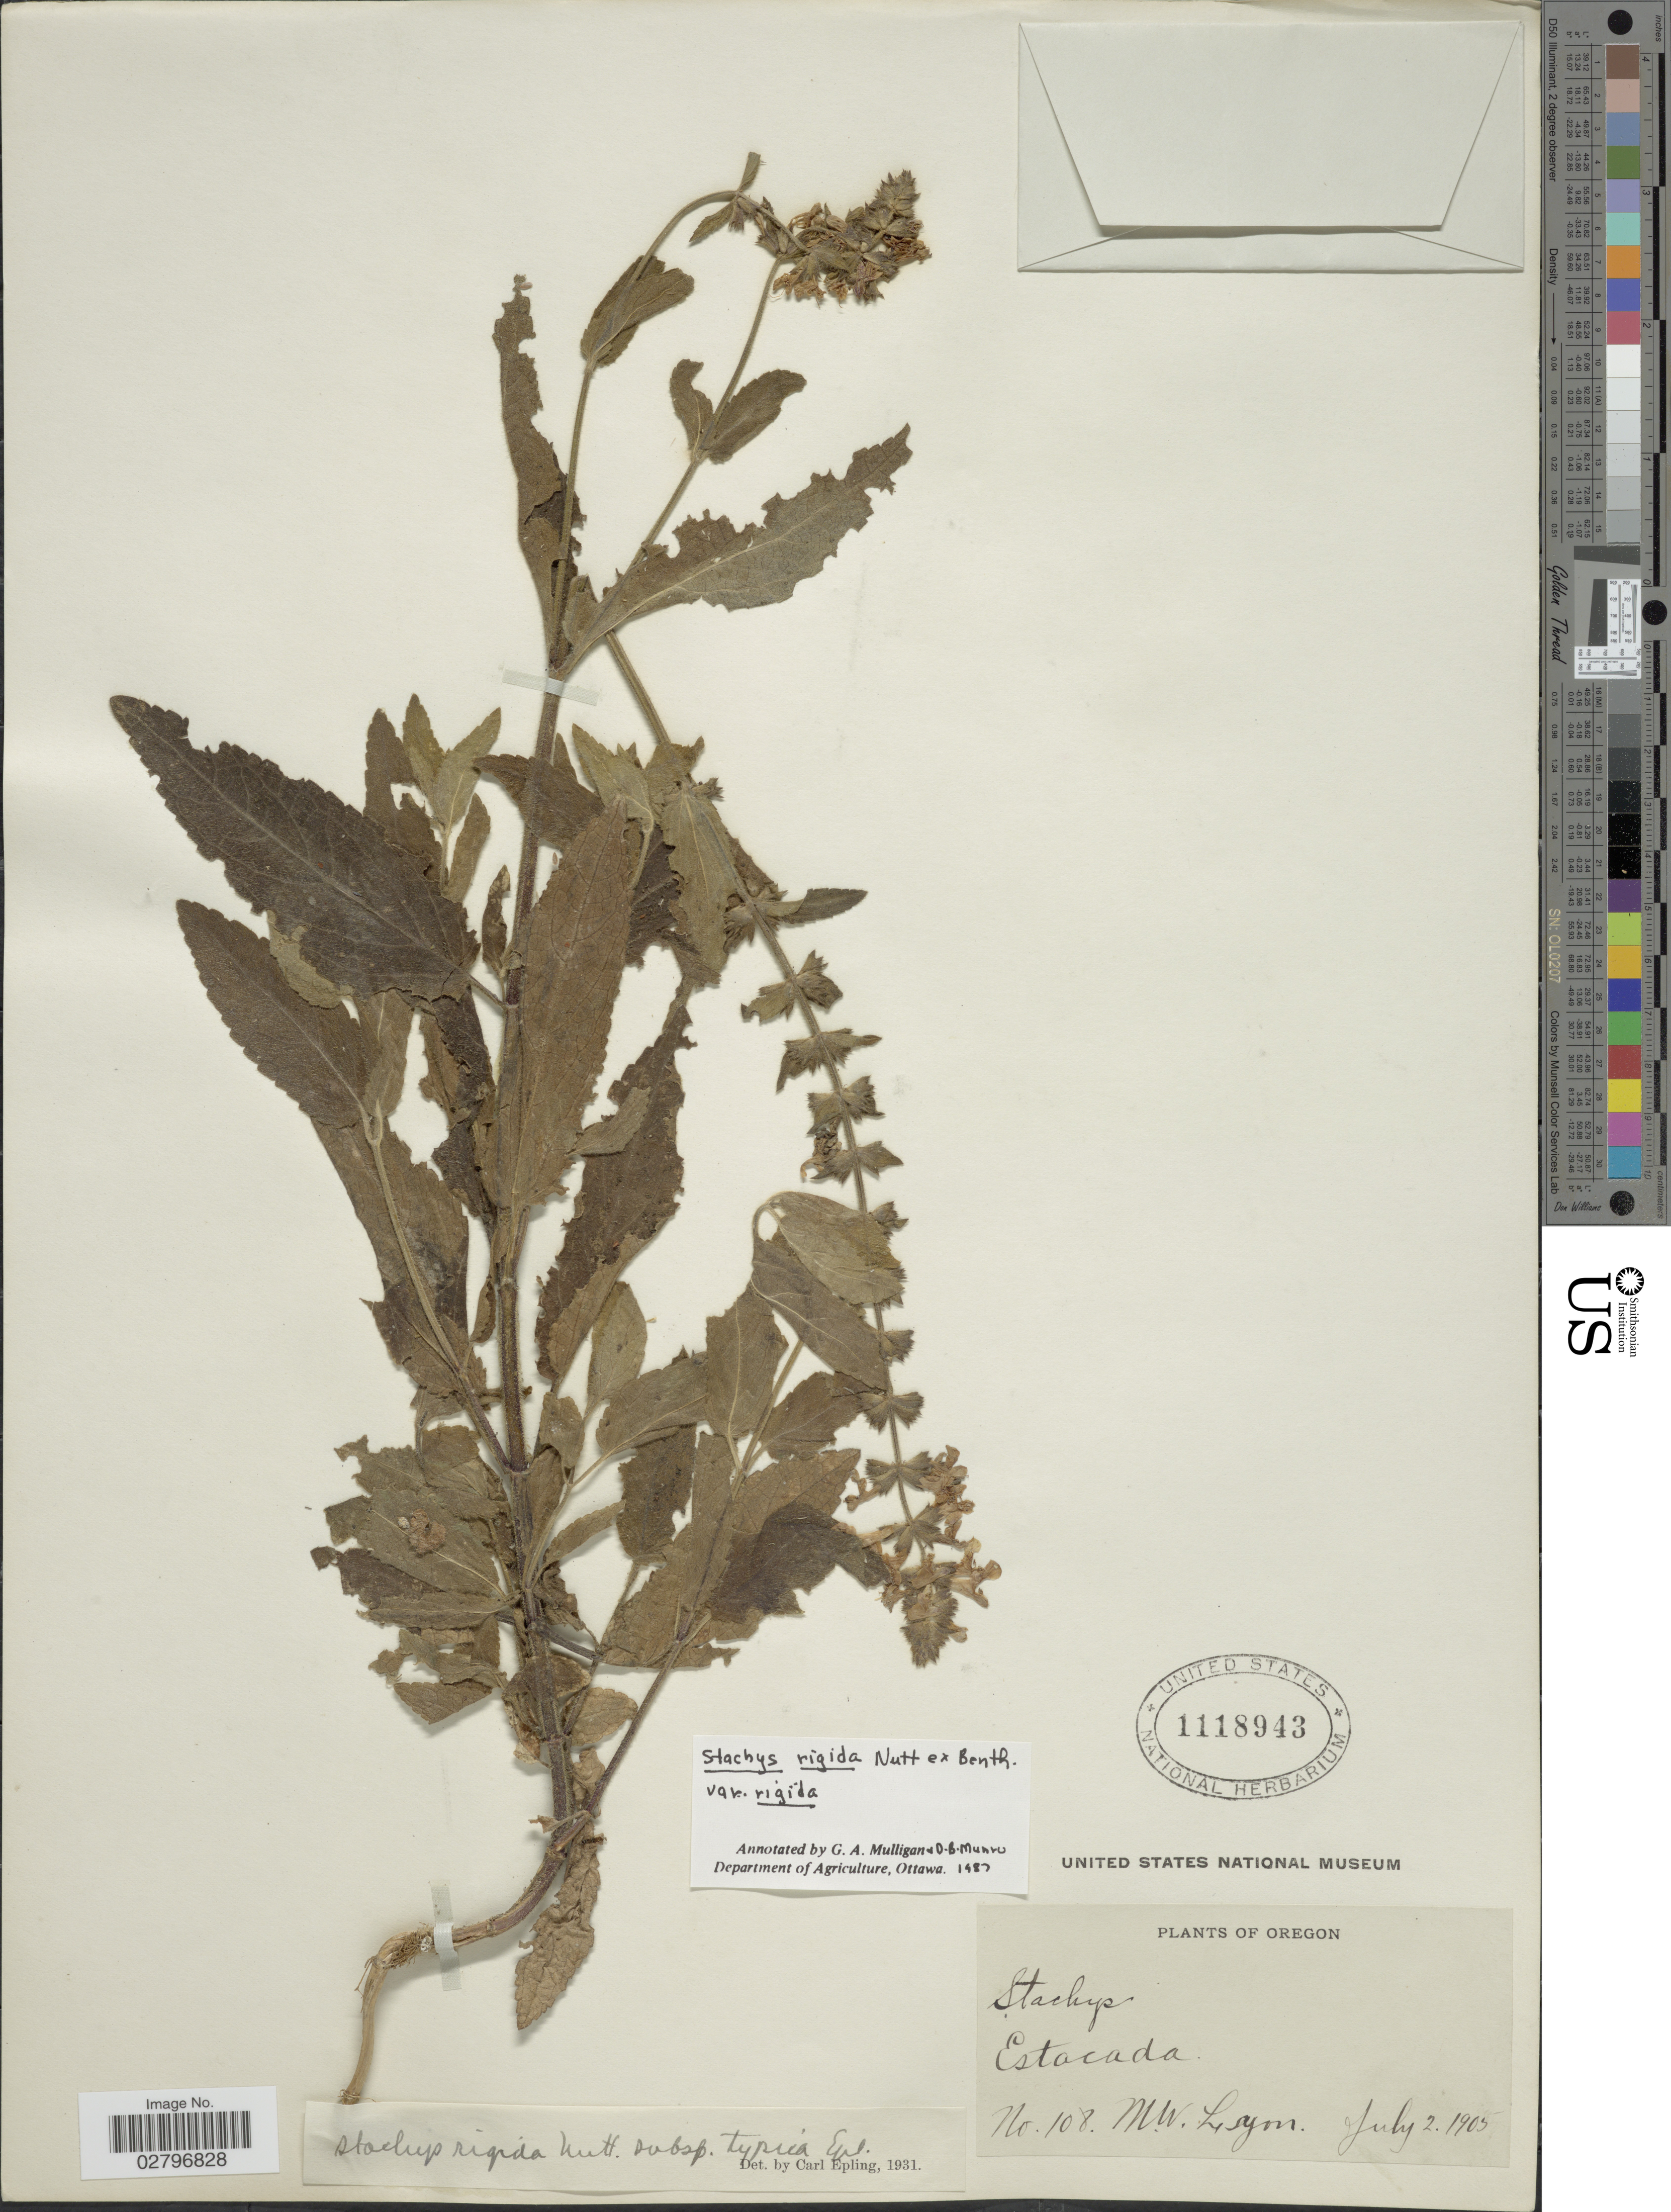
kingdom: Plantae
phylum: Tracheophyta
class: Magnoliopsida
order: Lamiales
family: Lamiaceae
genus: Stachys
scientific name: Stachys rigida subsp. typica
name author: Epling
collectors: M. W. Lyon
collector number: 108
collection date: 1905-07-02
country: United States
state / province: Oregon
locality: Estacada.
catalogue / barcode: US 1118943